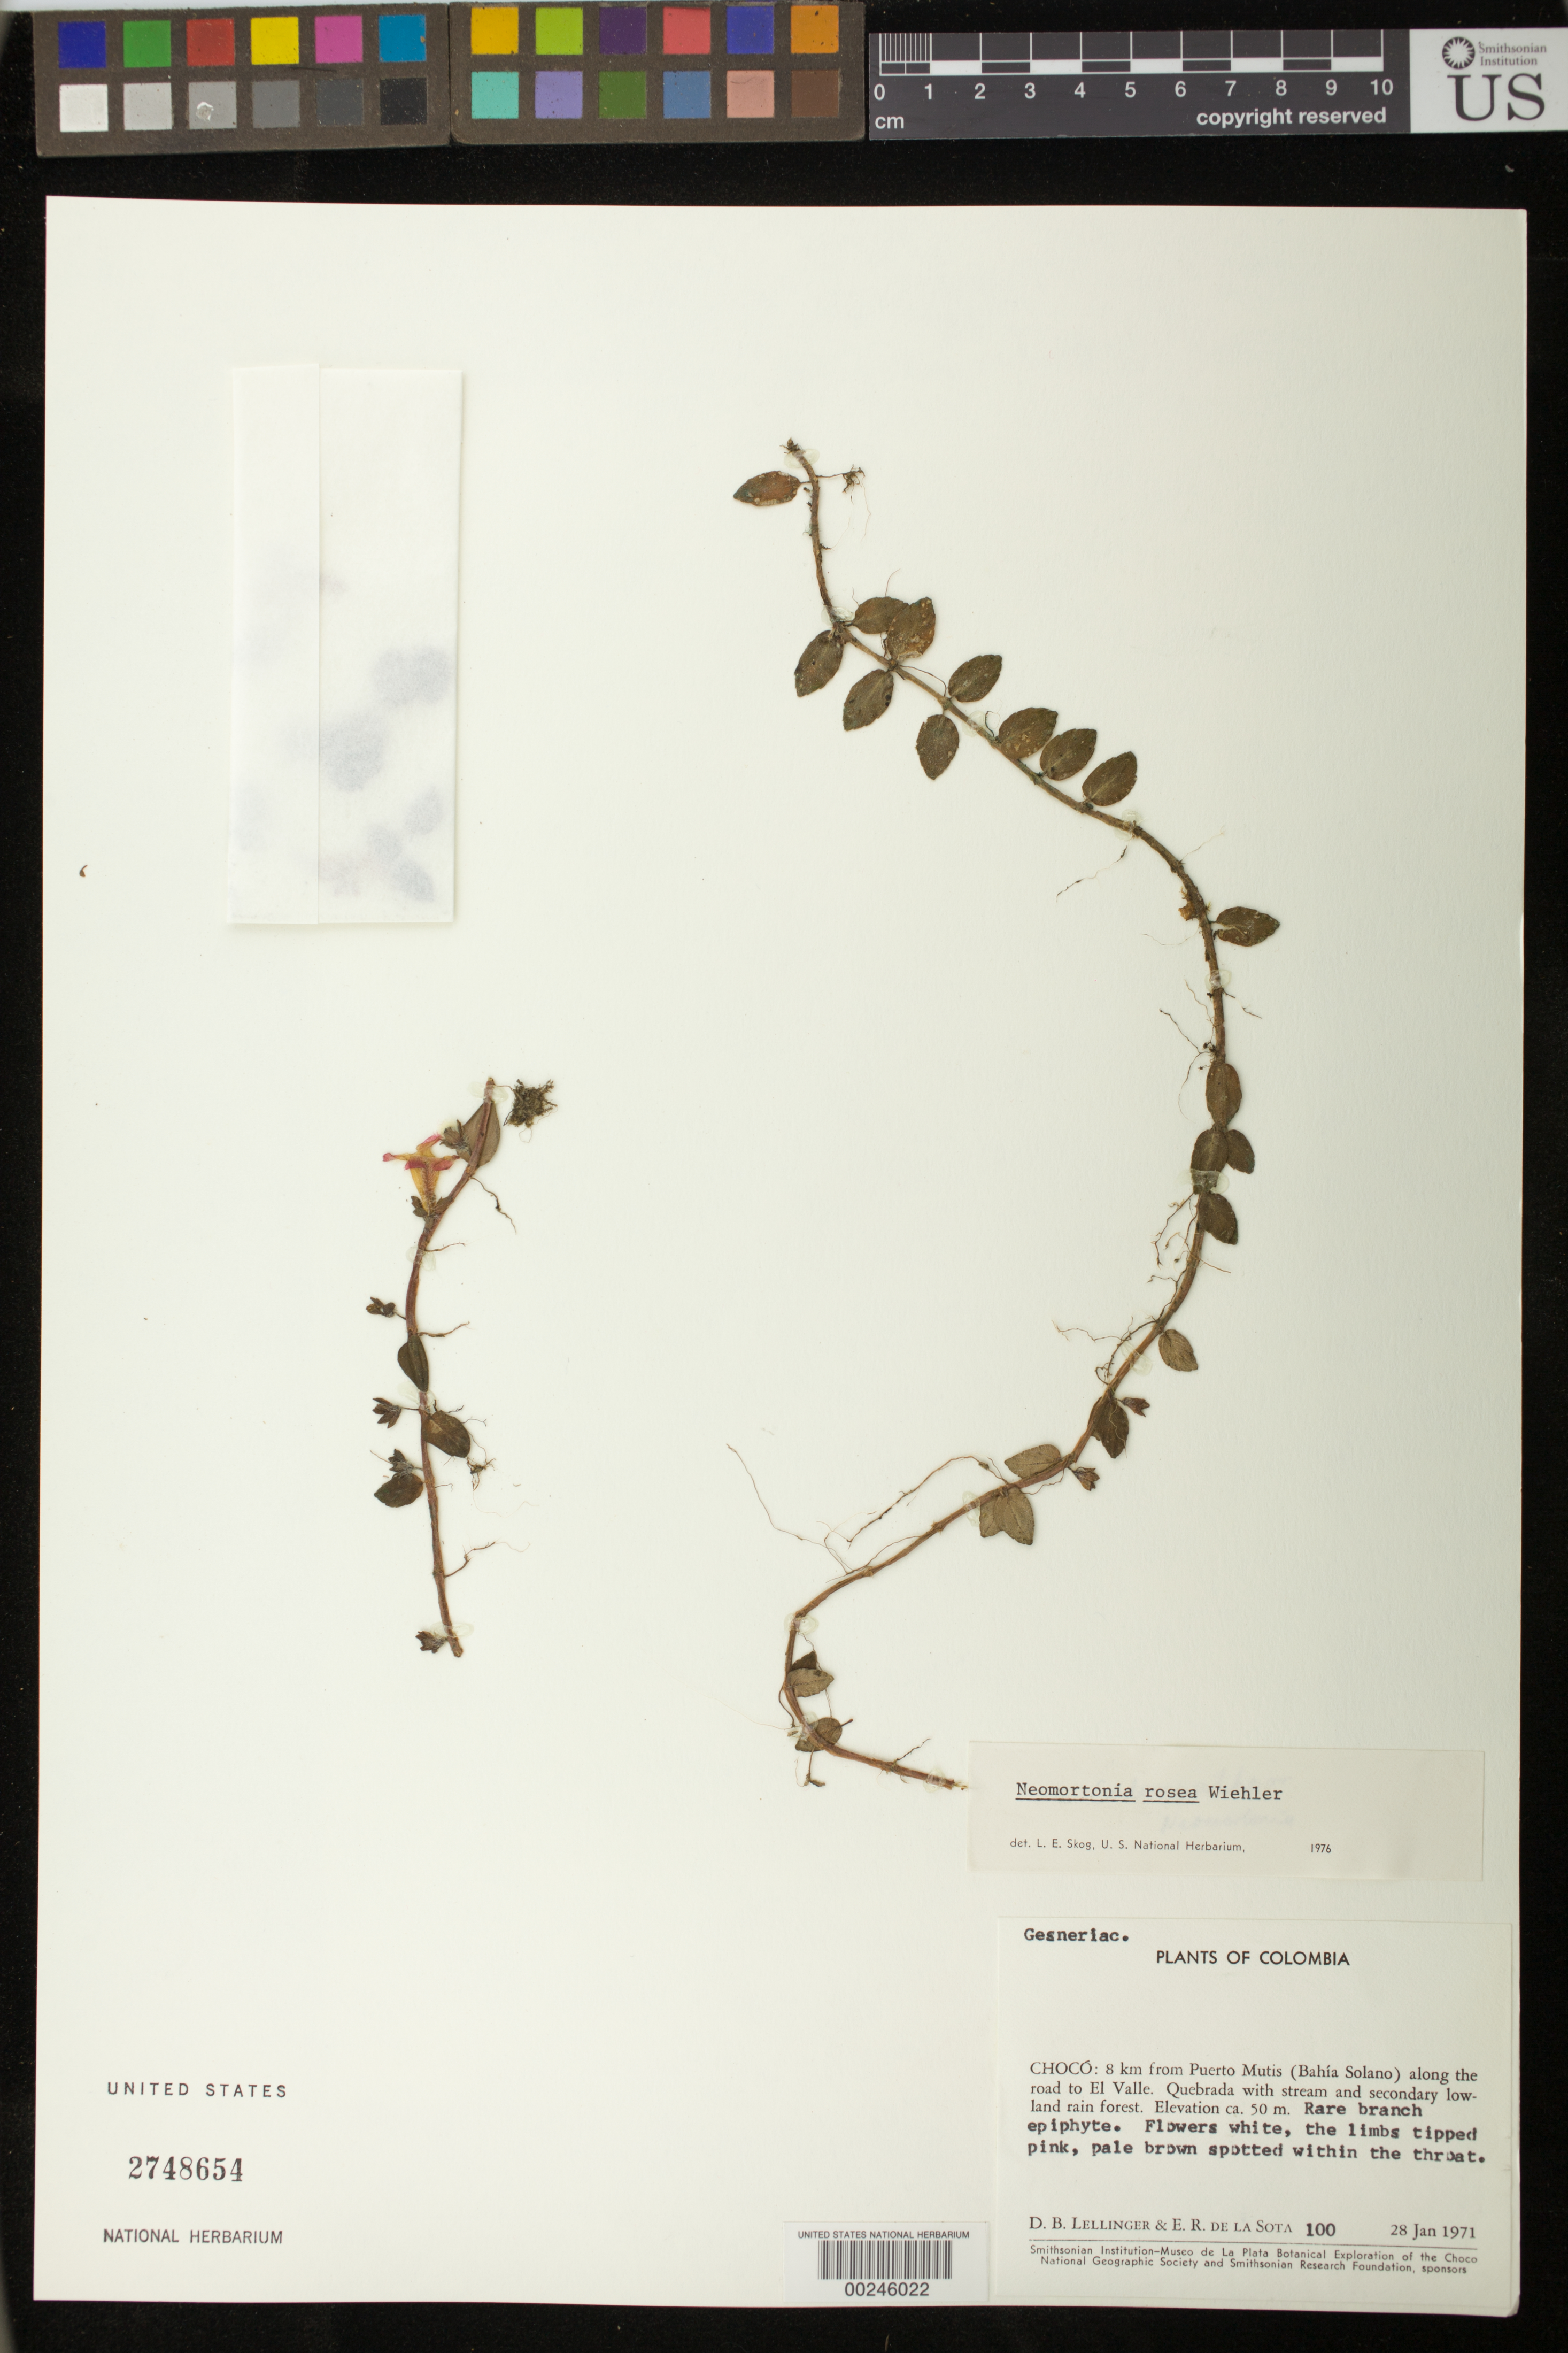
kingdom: Plantae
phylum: Tracheophyta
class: Magnoliopsida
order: Lamiales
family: Gesneriaceae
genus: Neomortonia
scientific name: Neomortonia rosea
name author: Wiehler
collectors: D. B. Lellinger & E. R. de la Sota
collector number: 100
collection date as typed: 28 Jan 1971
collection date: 1971-01-28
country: Colombia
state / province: Chocó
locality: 8 km from Puerto Mutis (Bahia Solano) along the road to El Valle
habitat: Quebrada with stream and secondary lowland rain forest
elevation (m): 50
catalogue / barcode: US 2748654